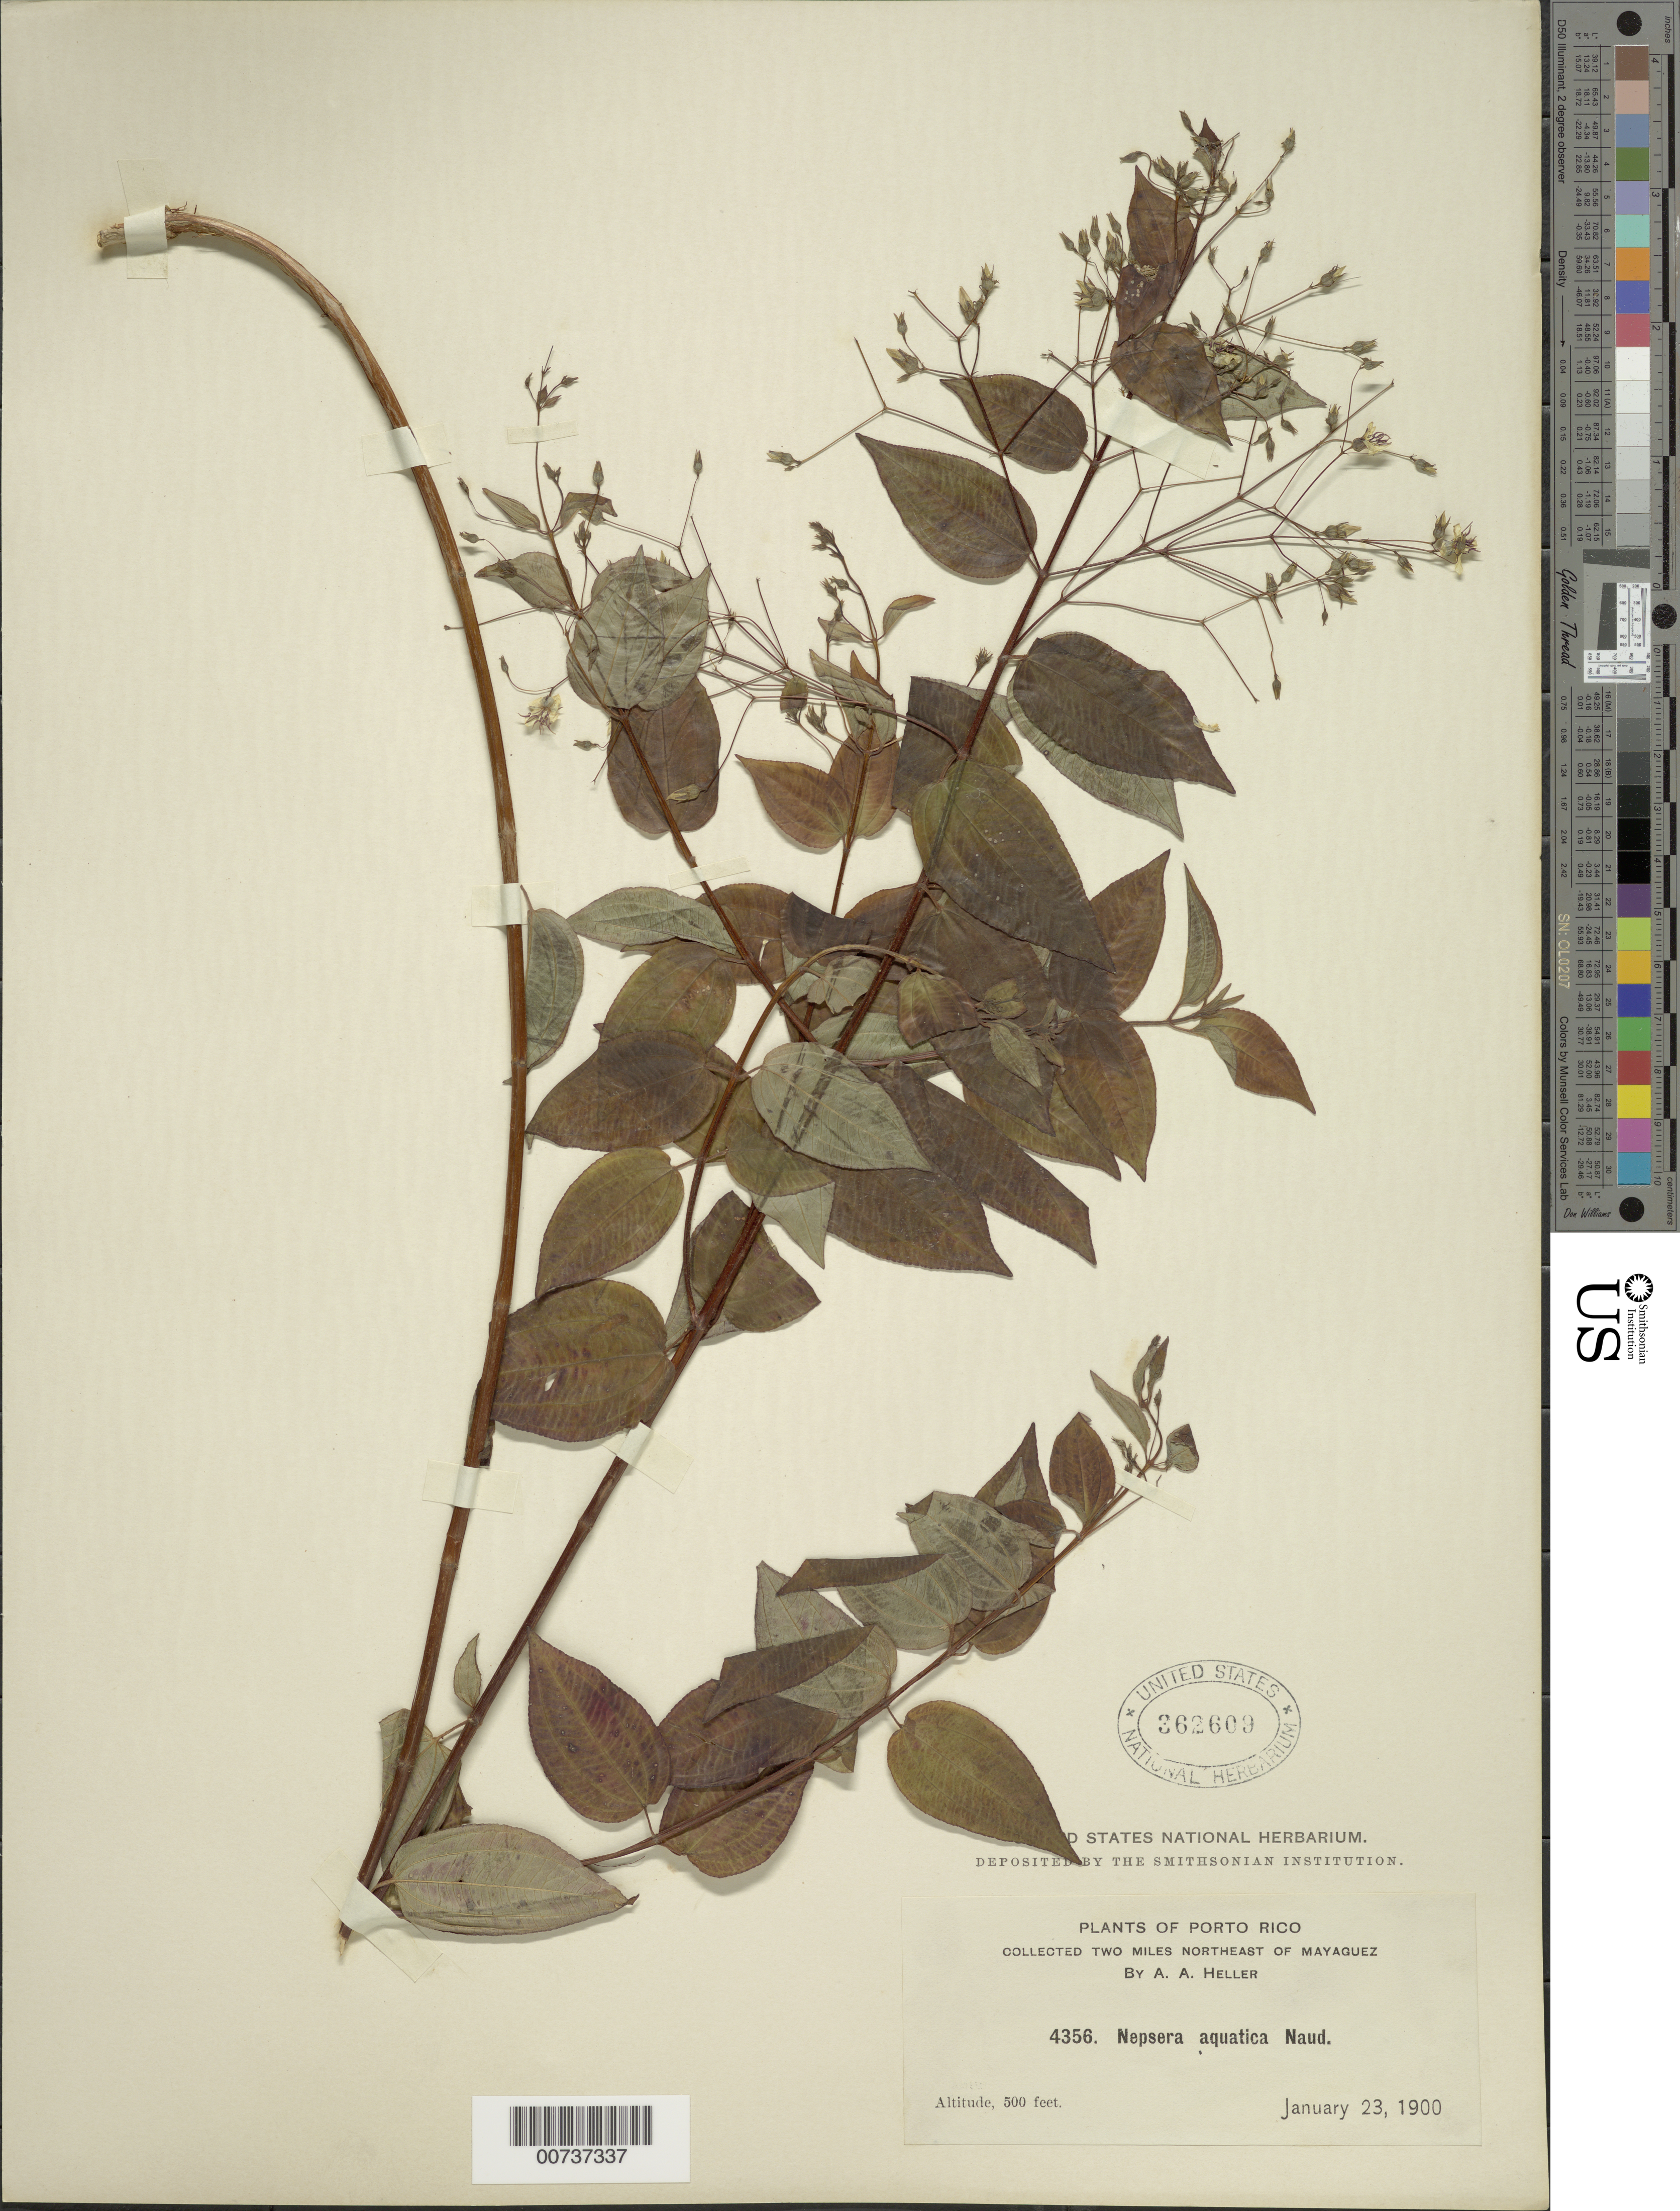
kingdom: Plantae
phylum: Tracheophyta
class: Magnoliopsida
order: Myrtales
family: Melastomataceae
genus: Nepsera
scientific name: Nepsera aquatica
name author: (Aubl.) Naudin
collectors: A. A. Heller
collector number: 4356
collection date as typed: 23 Jan 1900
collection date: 1900-01-23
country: Puerto Rico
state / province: Mayagüez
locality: Two miles northeast of Mayaguez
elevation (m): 152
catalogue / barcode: US 362609